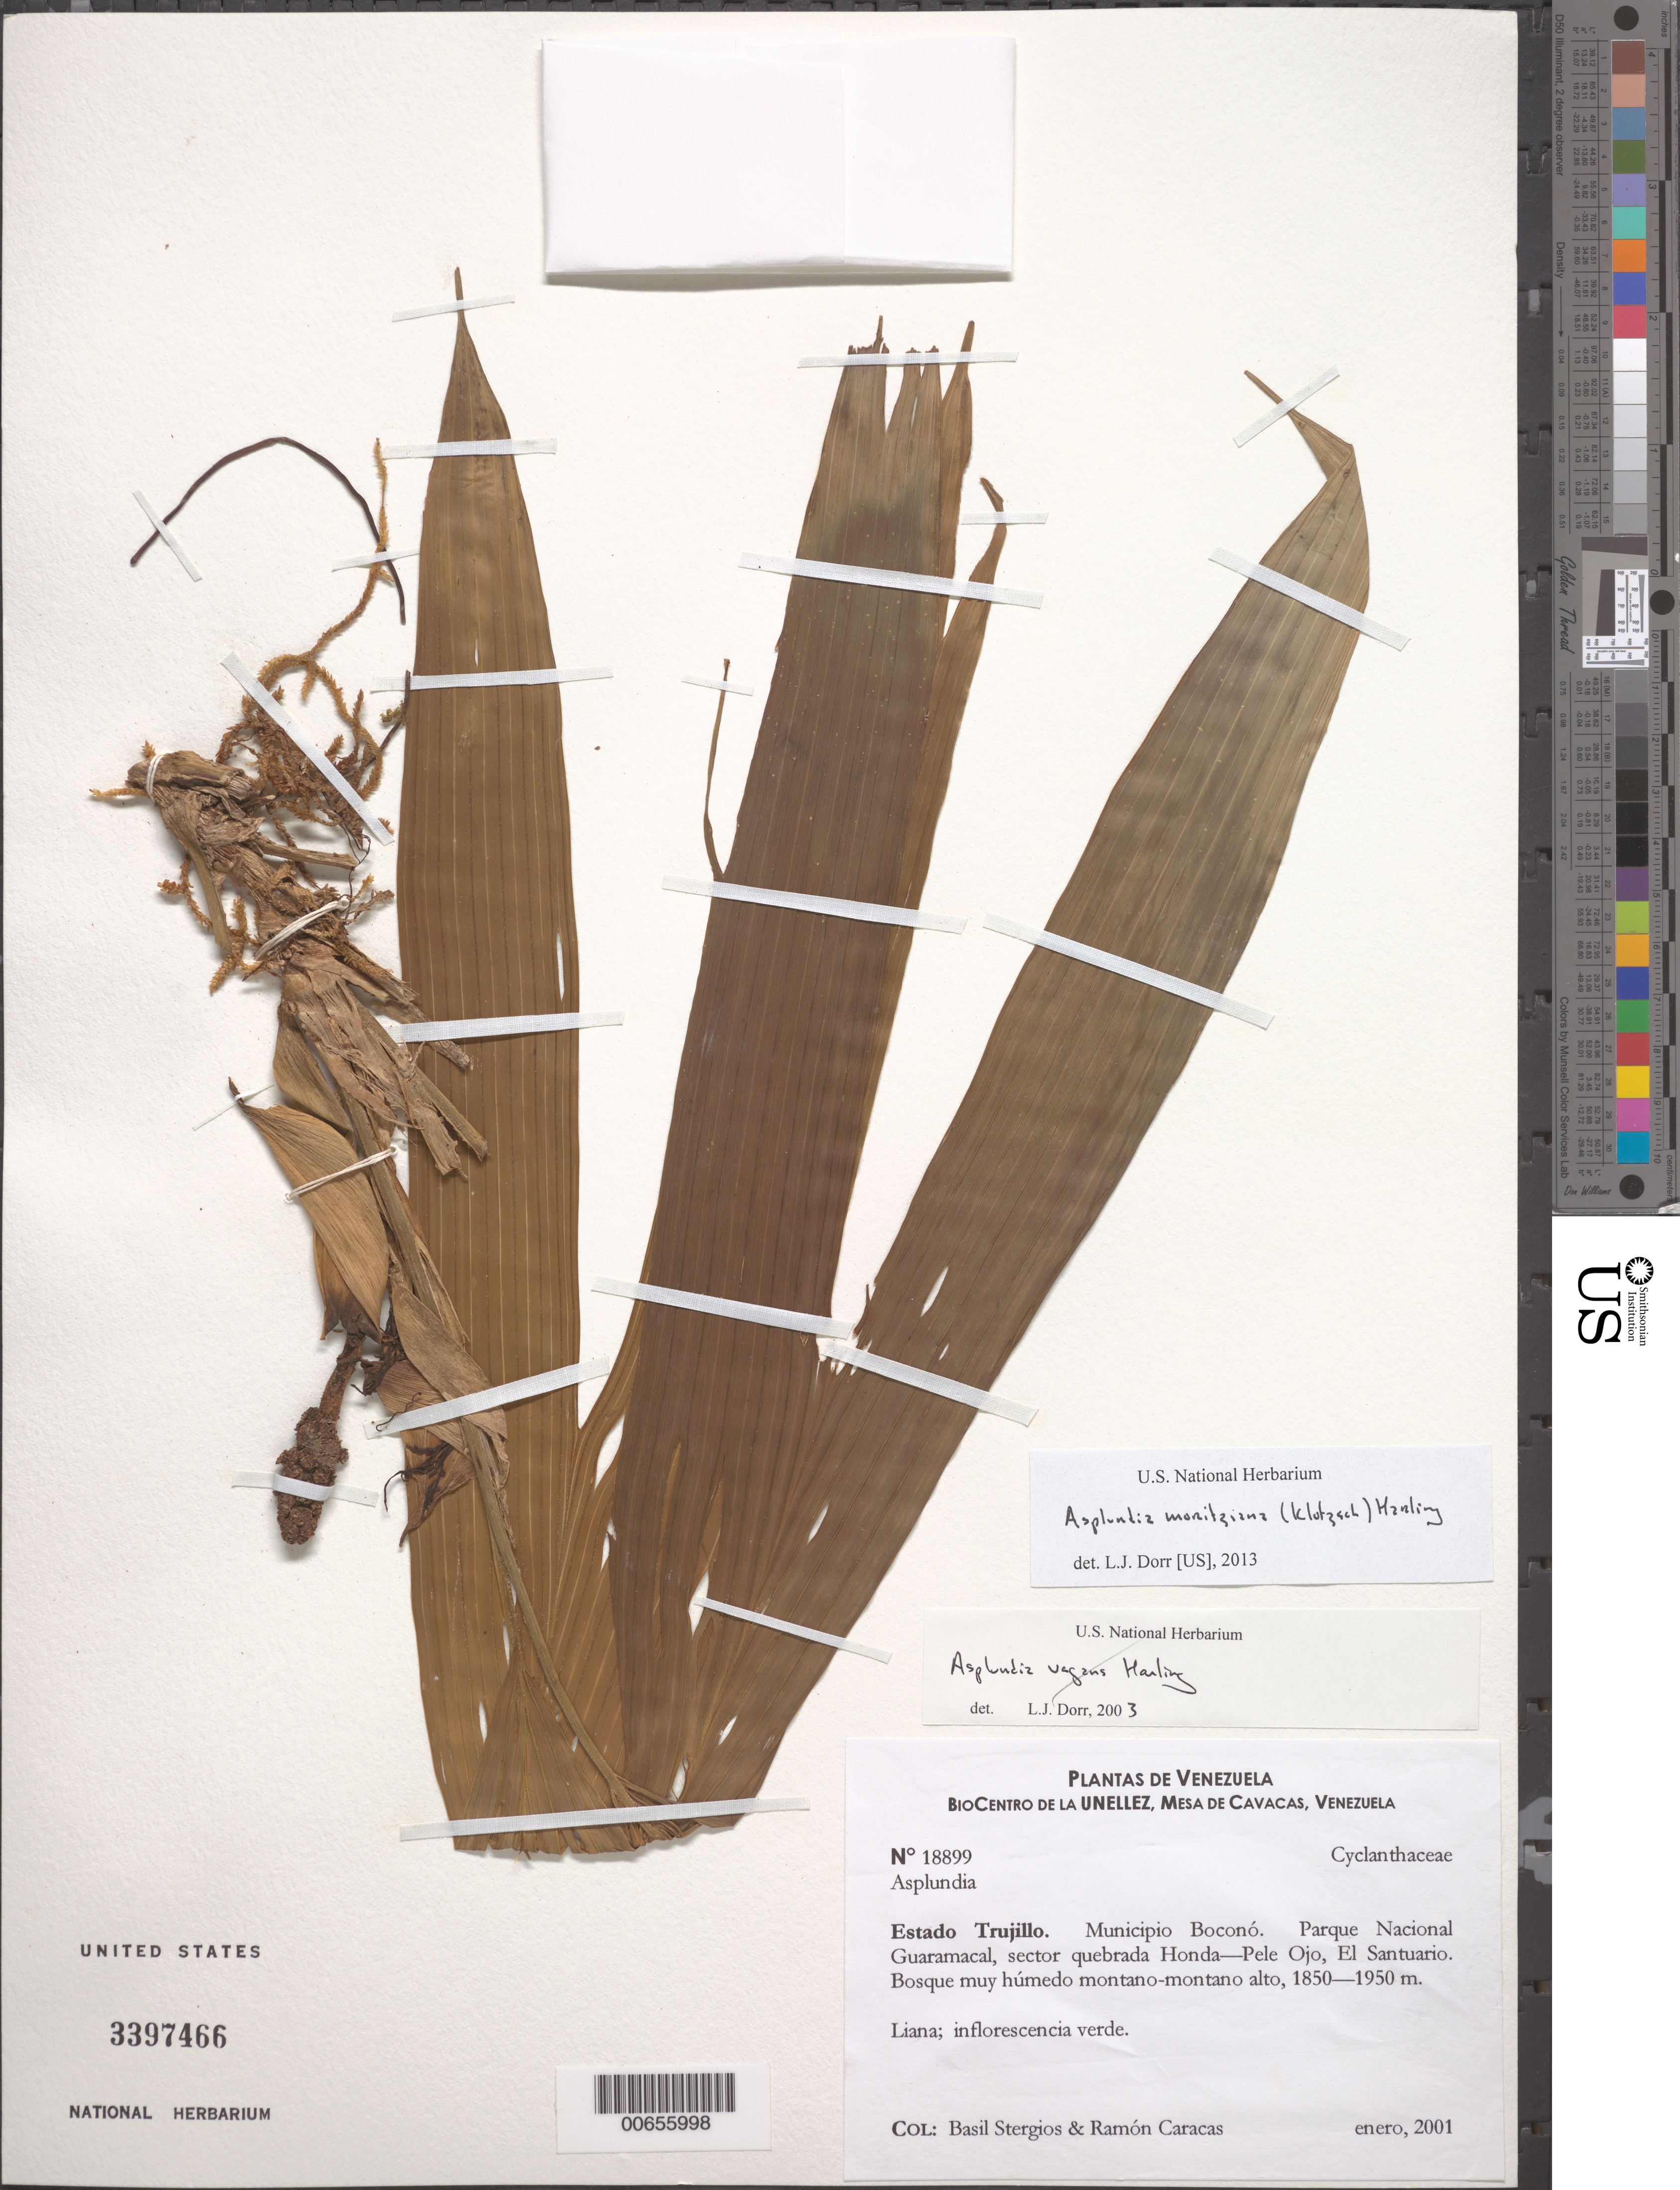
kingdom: Plantae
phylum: Tracheophyta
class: Liliopsida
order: Pandanales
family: Cyclanthaceae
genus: Asplundia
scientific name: Asplundia moritziana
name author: (Klotzsch) Harling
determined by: Dorr, L. J., (BOT), Smithsonian Institution - National Museum of Natural History (UNITED STATES)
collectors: B. G. Stergios & R. Caracas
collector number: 18899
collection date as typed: Jan 2001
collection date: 2001-01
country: Venezuela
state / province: Trujillo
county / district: Boconó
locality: Parque Nacional Guaramacal, sector quebrada Honda-Pele Ojo, El Santuario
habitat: Bosque muy húmedo montano-montano alto.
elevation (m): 1850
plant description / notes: PORT, US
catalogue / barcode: US 3397466